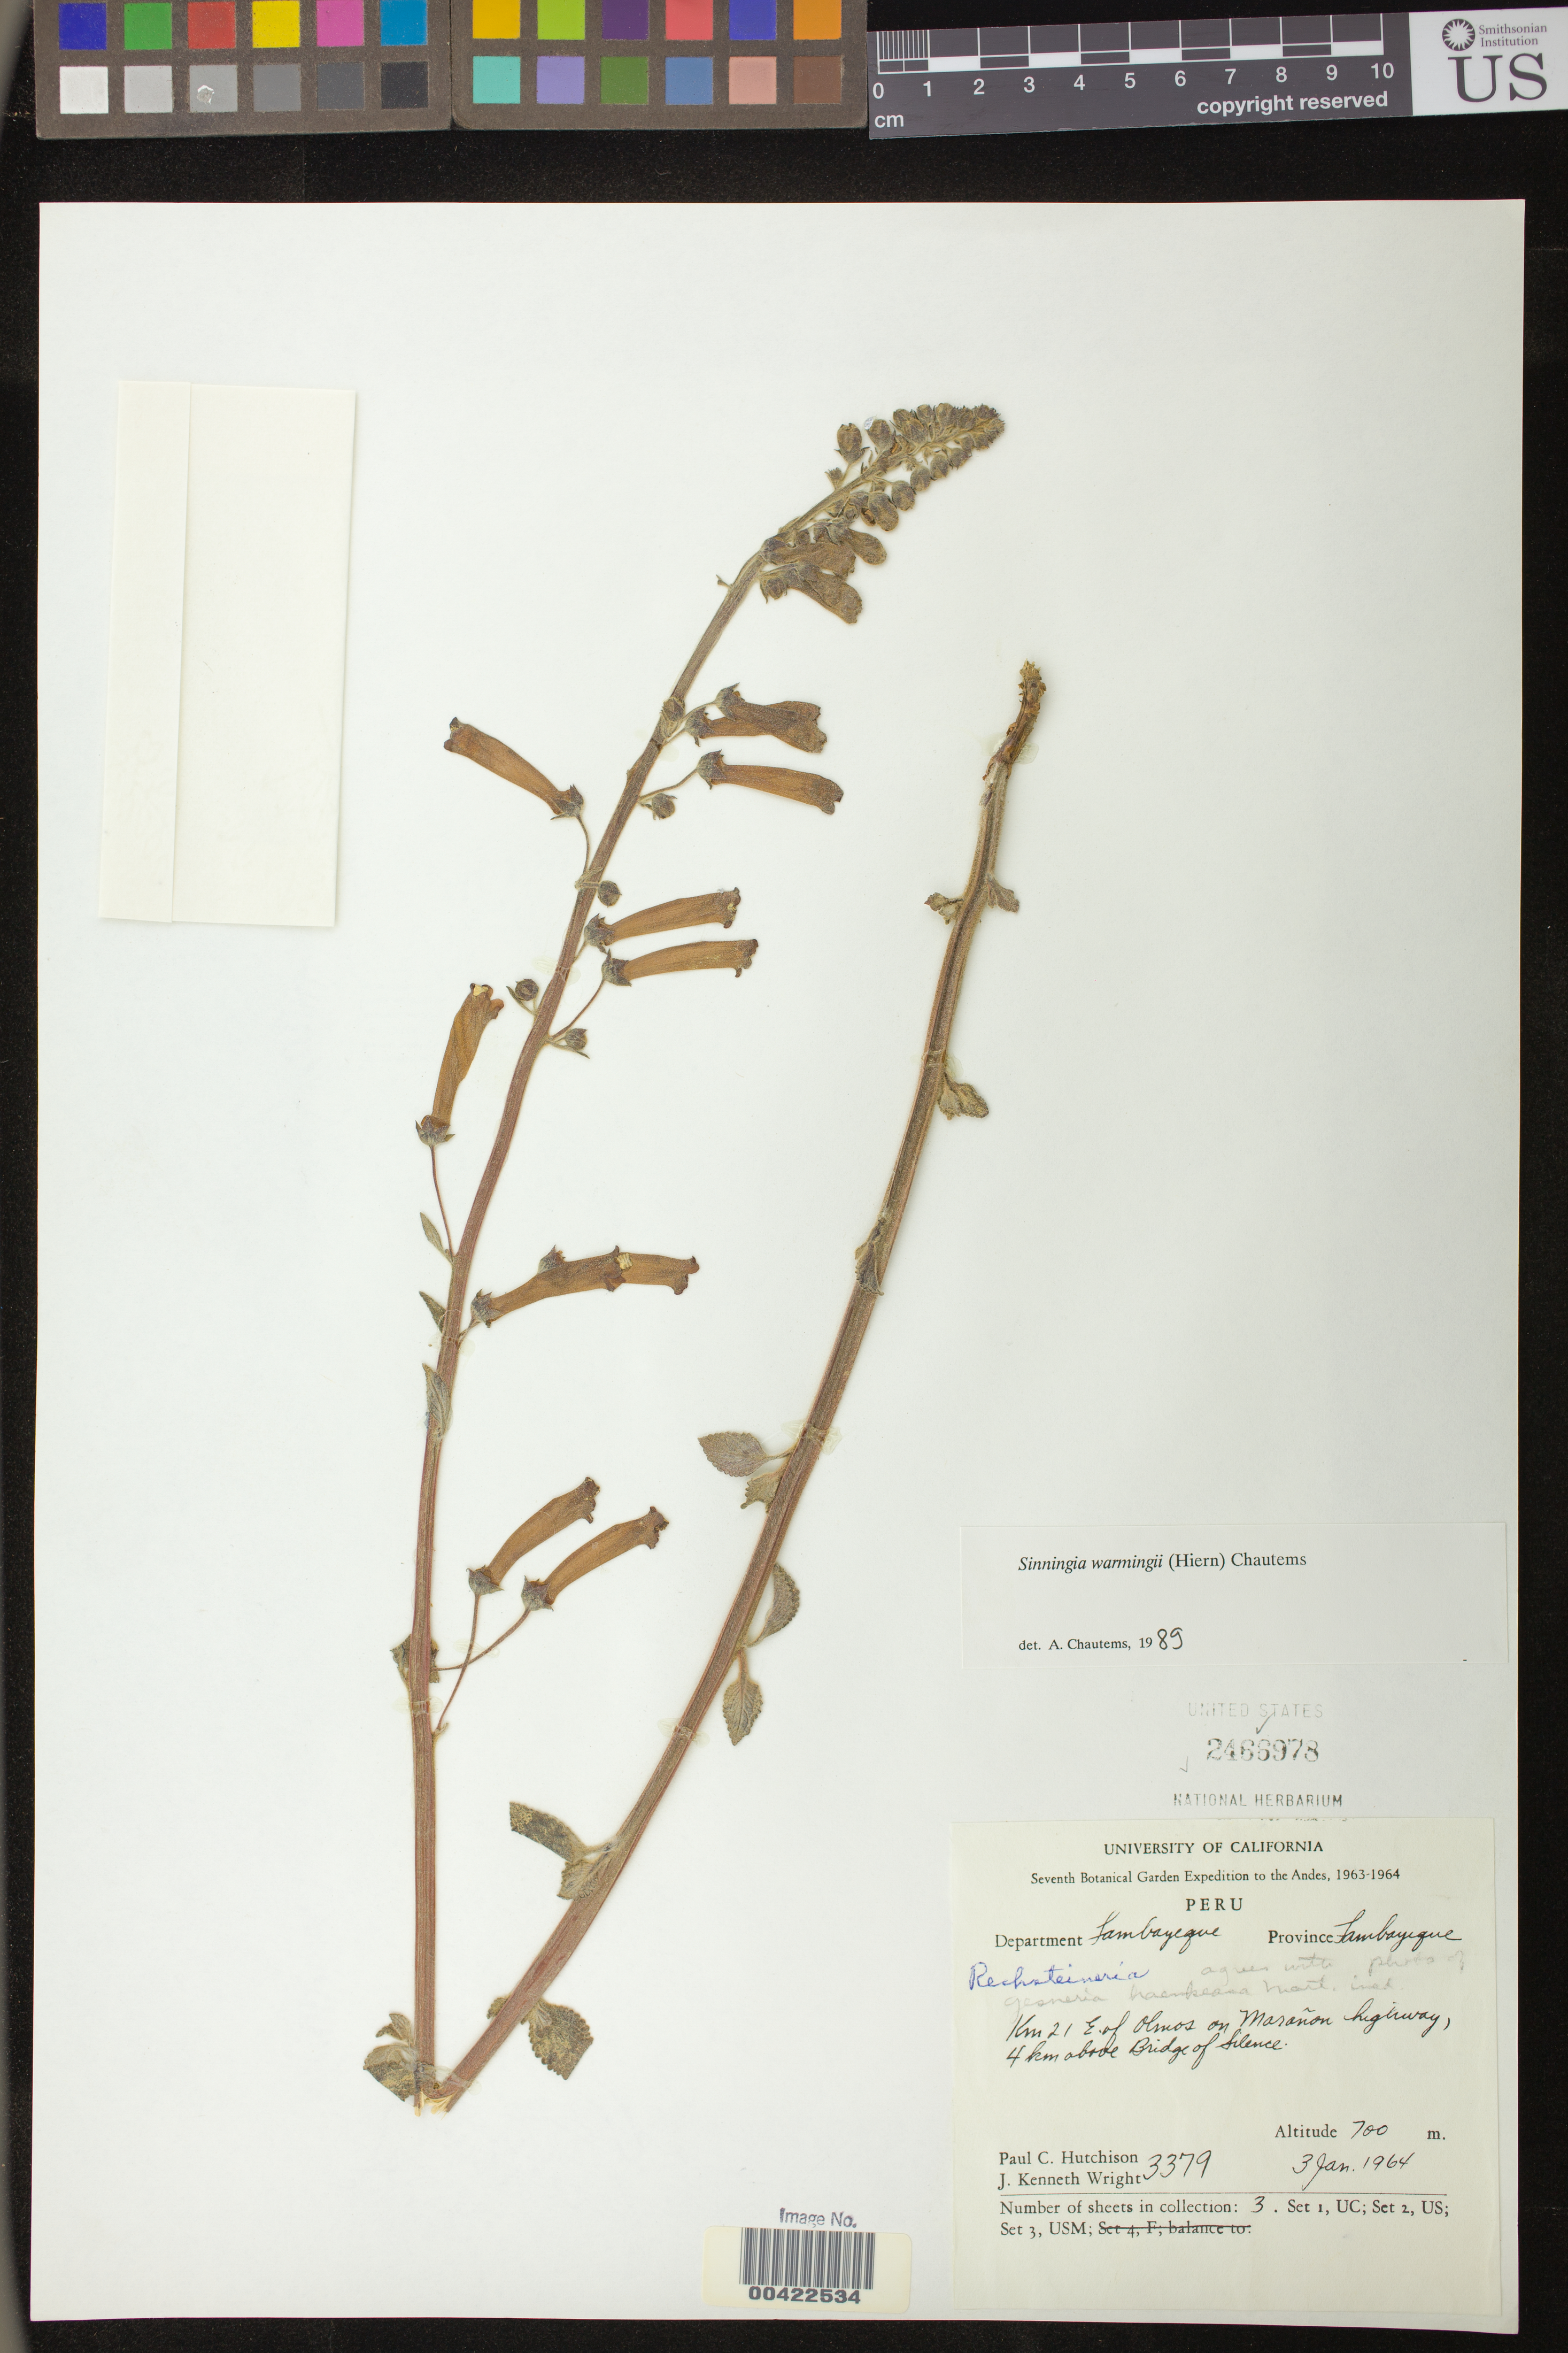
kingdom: Plantae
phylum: Tracheophyta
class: Magnoliopsida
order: Lamiales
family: Gesneriaceae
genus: Sinningia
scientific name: Sinningia warmingii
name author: (Hiern) Chautems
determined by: Skog, Laurence E.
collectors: P. C. Hutchison & J. K. Wright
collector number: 3379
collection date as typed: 03 Jan 1964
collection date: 1964-01-03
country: Peru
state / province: Lambayeque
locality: Prov. Lambayeque; Km 21 east of Olmos. Mesones-Muro Highway between Olmos and Jaen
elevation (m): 700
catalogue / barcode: US 2466978